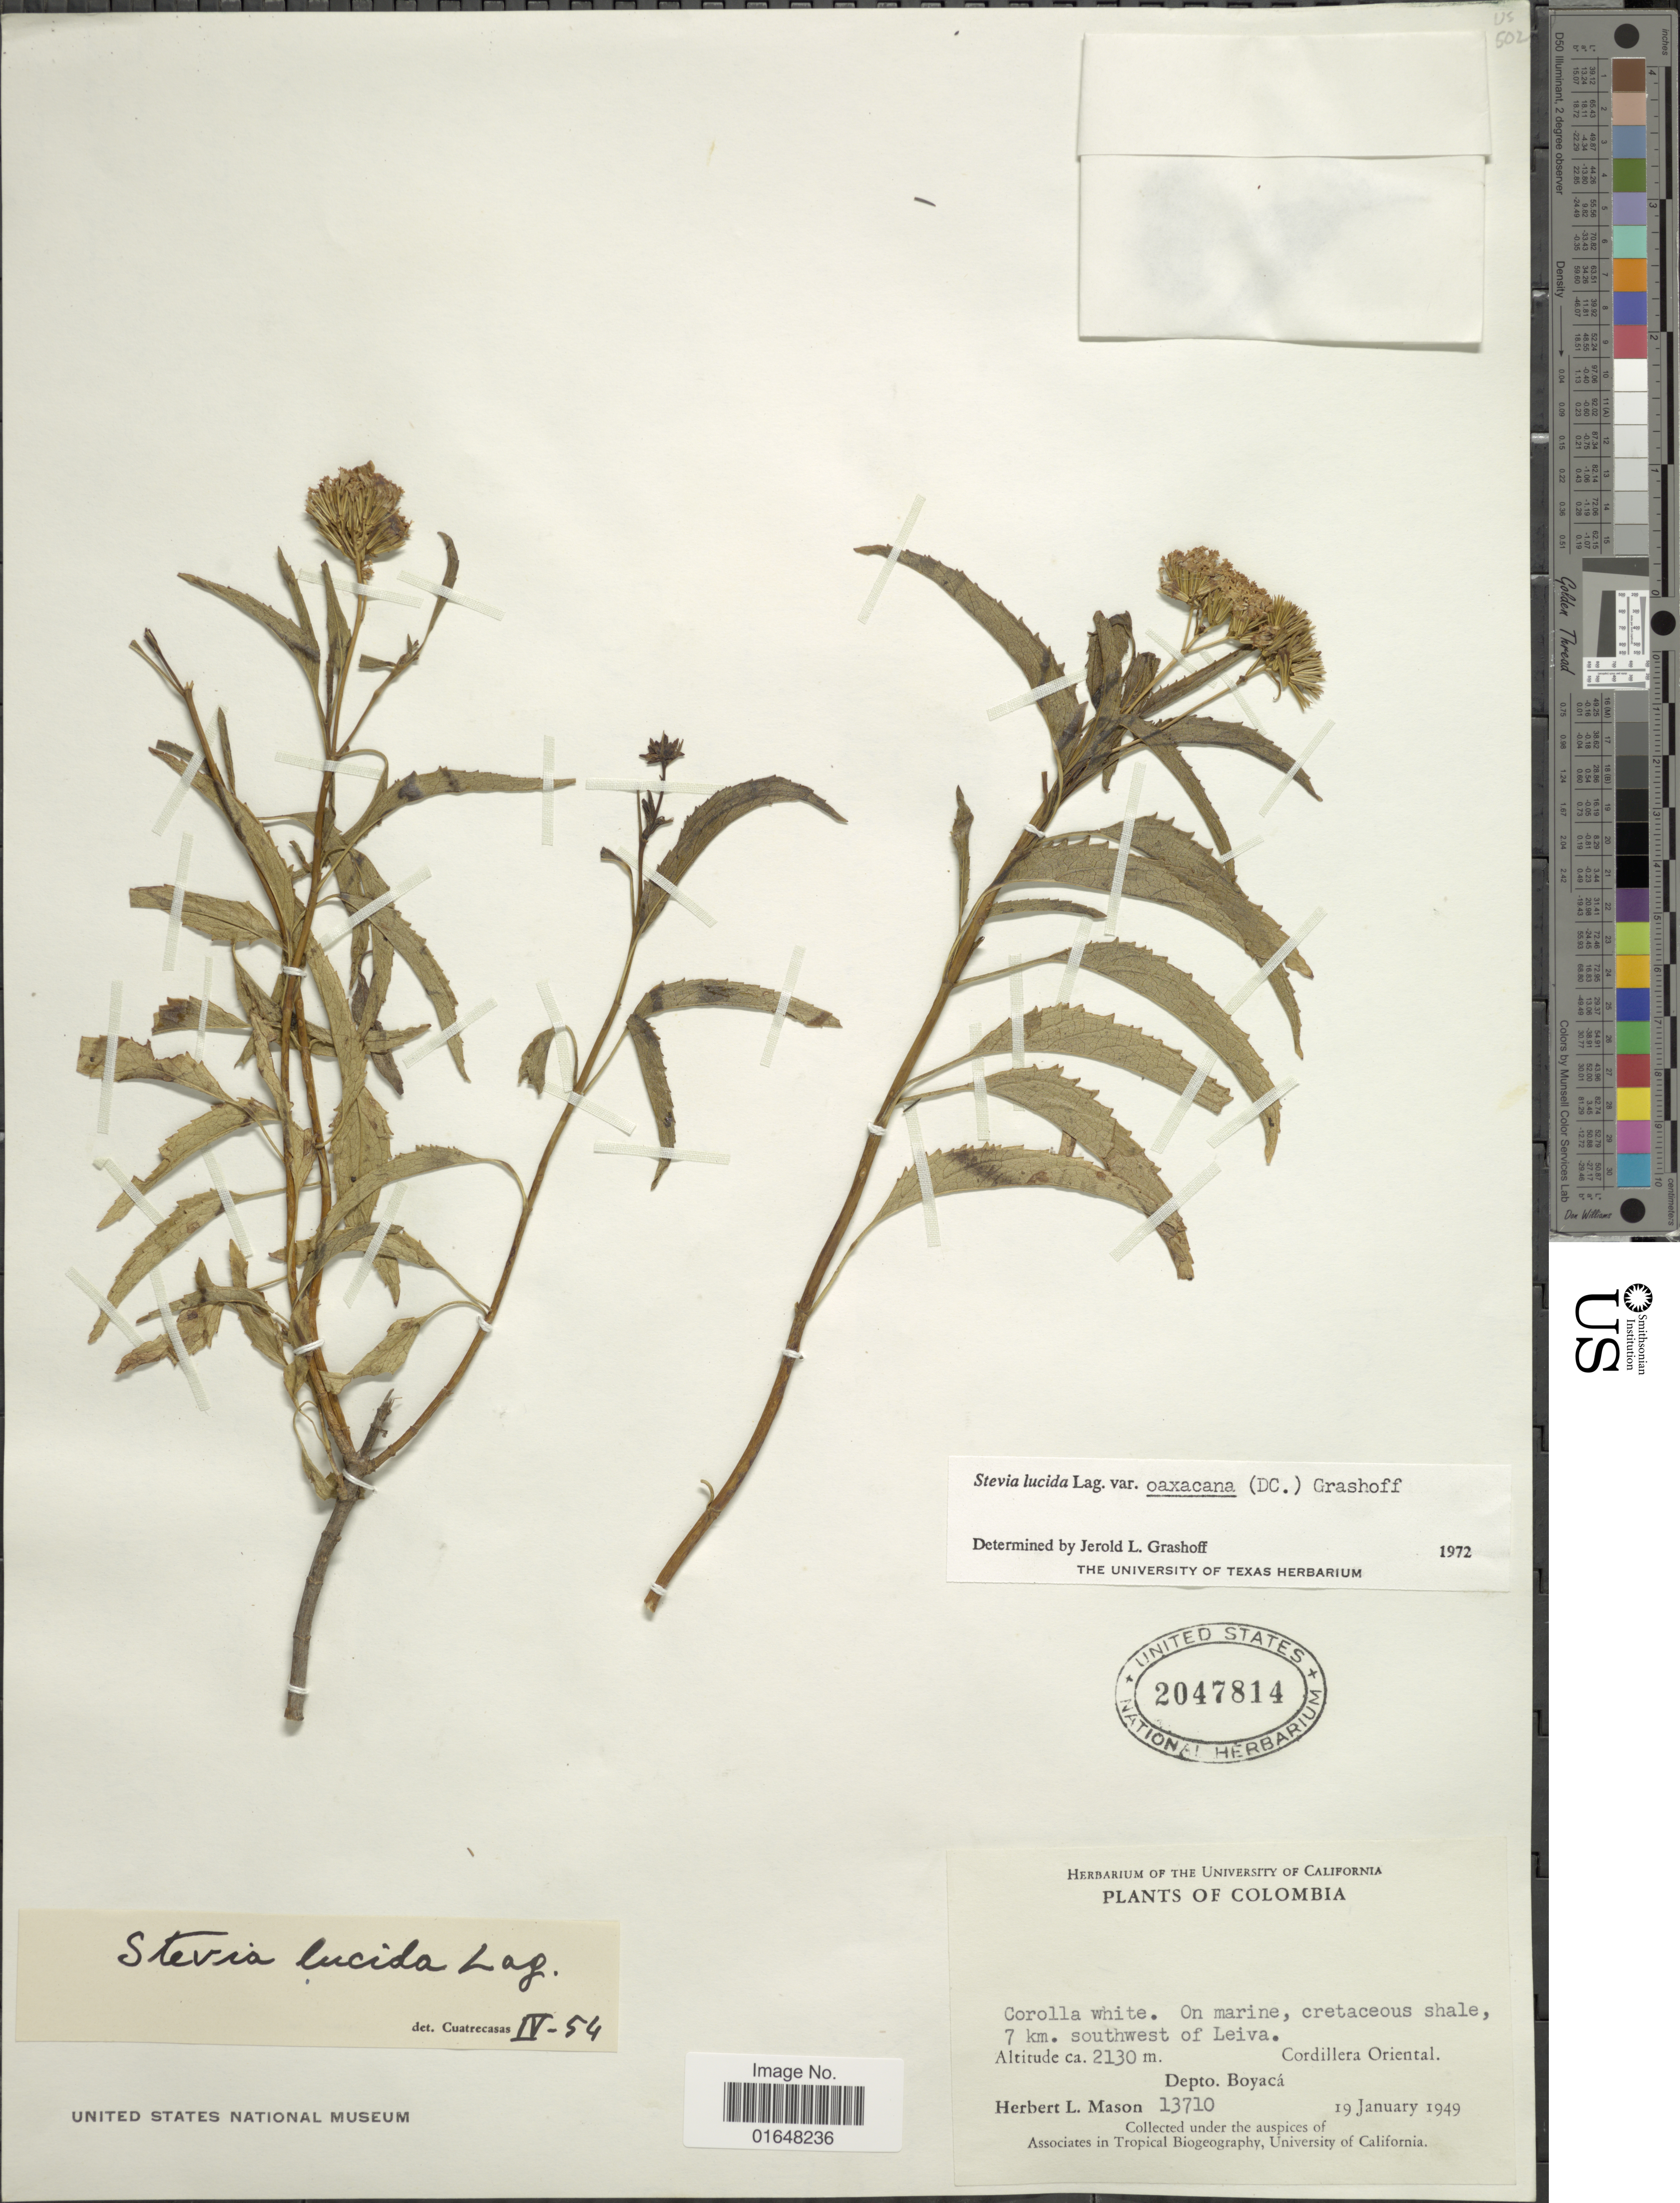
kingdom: Plantae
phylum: Tracheophyta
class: Magnoliopsida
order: Asterales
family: Asteraceae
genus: Stevia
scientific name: Stevia lucida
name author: Lag.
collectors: H. L. Mason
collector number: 13710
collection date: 1949-01-19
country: Colombia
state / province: Boyacá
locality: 7 km southwest of Leiva, Cordillera Oriental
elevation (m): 2130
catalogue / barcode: US 2047814